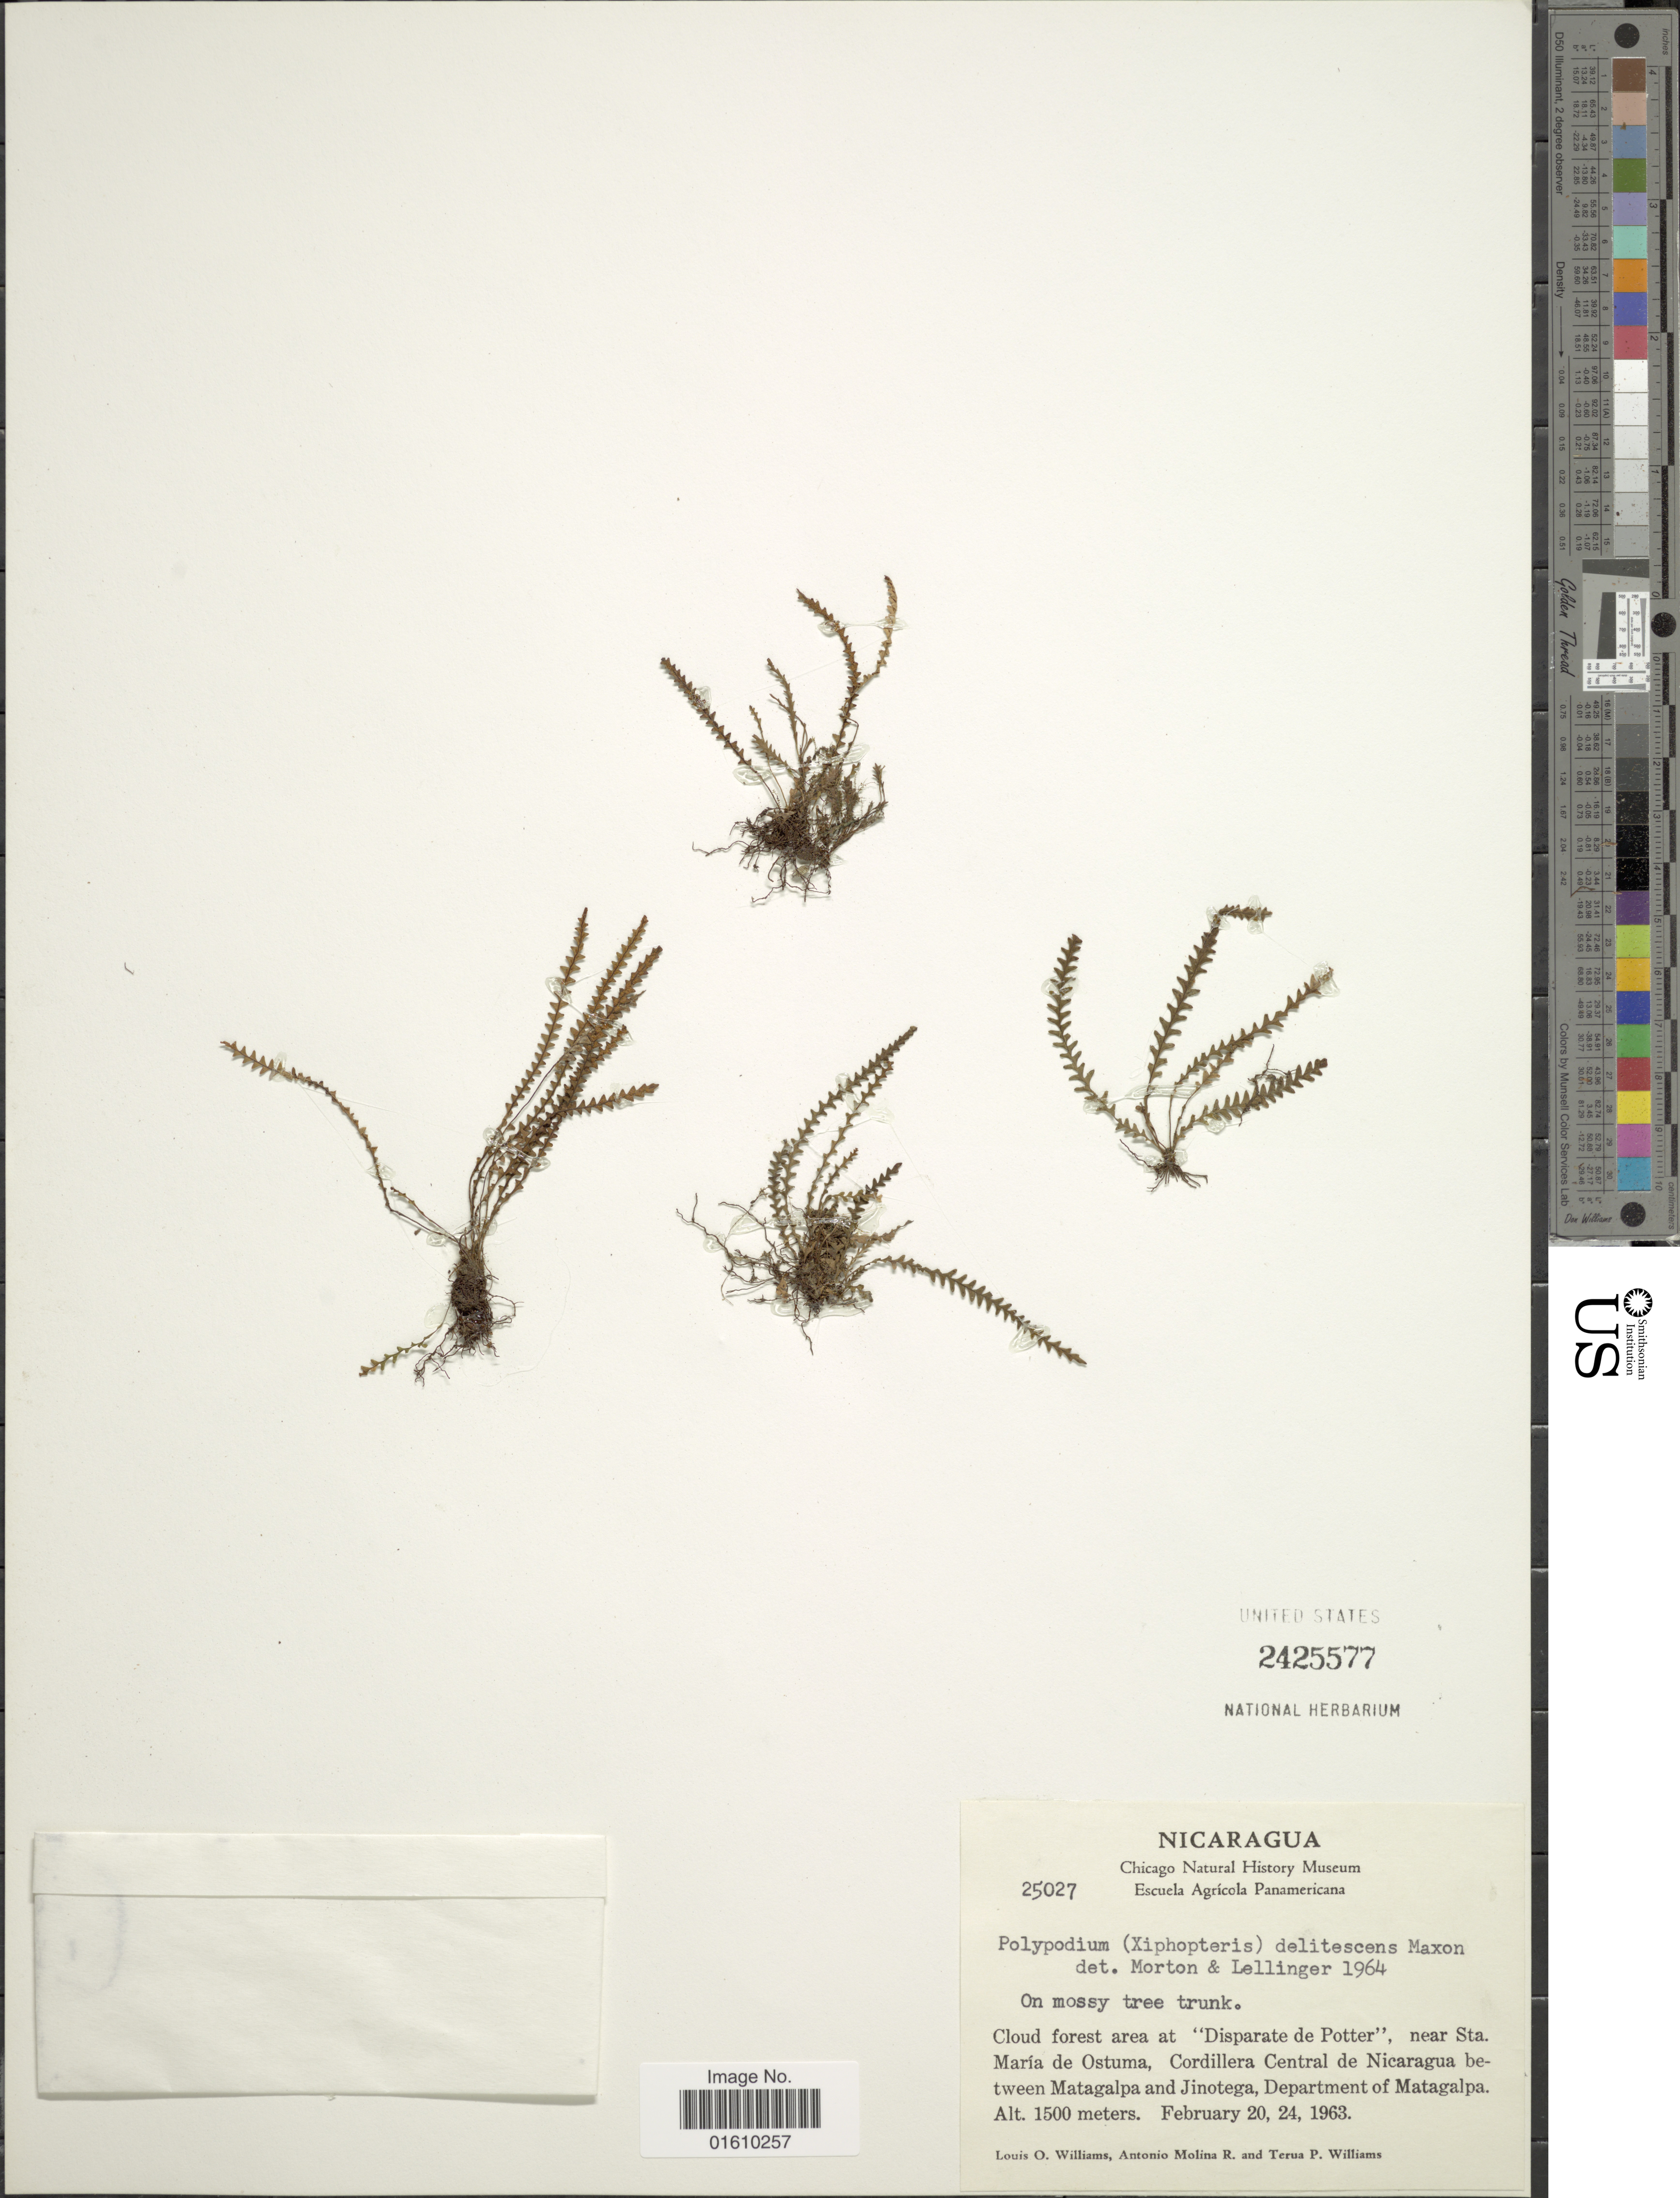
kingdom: Plantae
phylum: Tracheophyta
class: Polypodiopsida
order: Polypodiales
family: Polypodiaceae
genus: Stenogrammitis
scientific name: Stenogrammitis delitescens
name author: (Maxon) Labiak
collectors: L. O. Williams, A. Molina R. & T. P. Williams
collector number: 25027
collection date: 1963-02-20/1963-02-24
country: Nicaragua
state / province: Matagalpa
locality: Cloud forest area at "Disparate de Potter", near Sta. María de Ostuma, Cordillera Central de Nicaragua between Matagalpa and Jinotega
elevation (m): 1500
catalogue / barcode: US 2425577